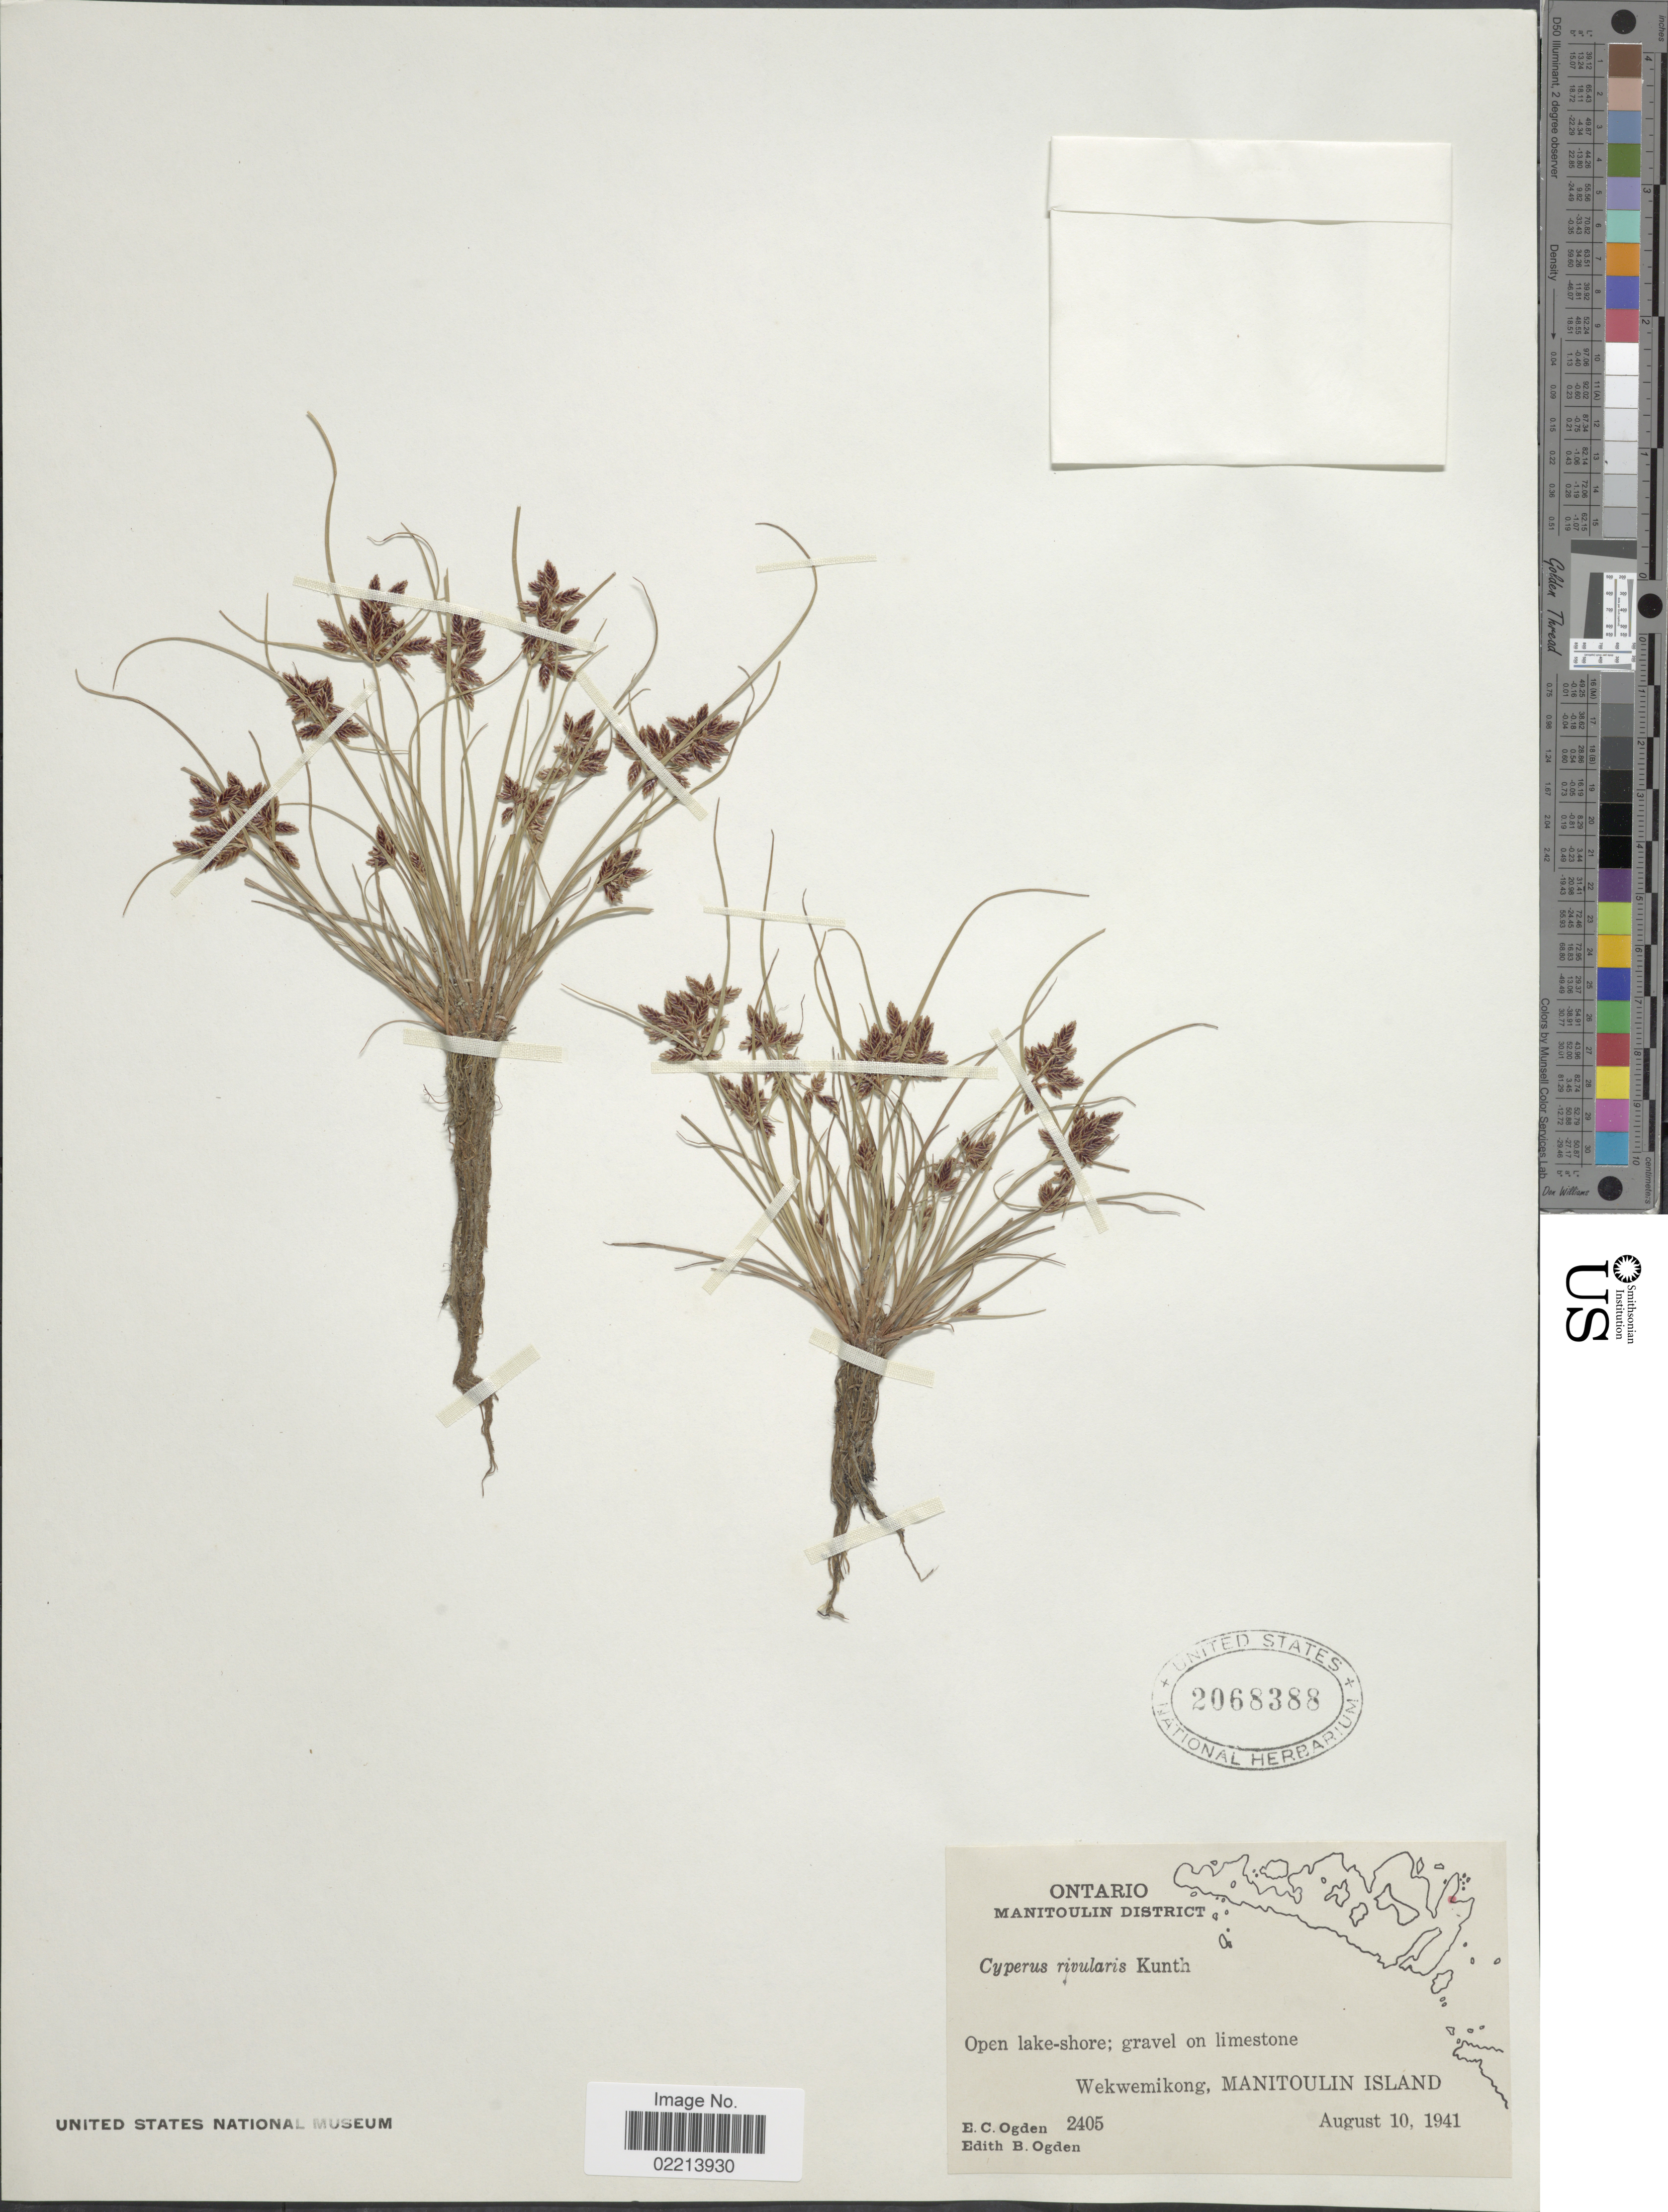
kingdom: Plantae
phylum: Tracheophyta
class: Liliopsida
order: Poales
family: Cyperaceae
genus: Cyperus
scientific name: Cyperus bipartitus Torr.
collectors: E. Ogden & E. Ogden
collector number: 2405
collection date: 1941-08-10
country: Canada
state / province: Ontario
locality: Manitoulin District. Wekwemikong, Manitoulin Island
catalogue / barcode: US 2068388